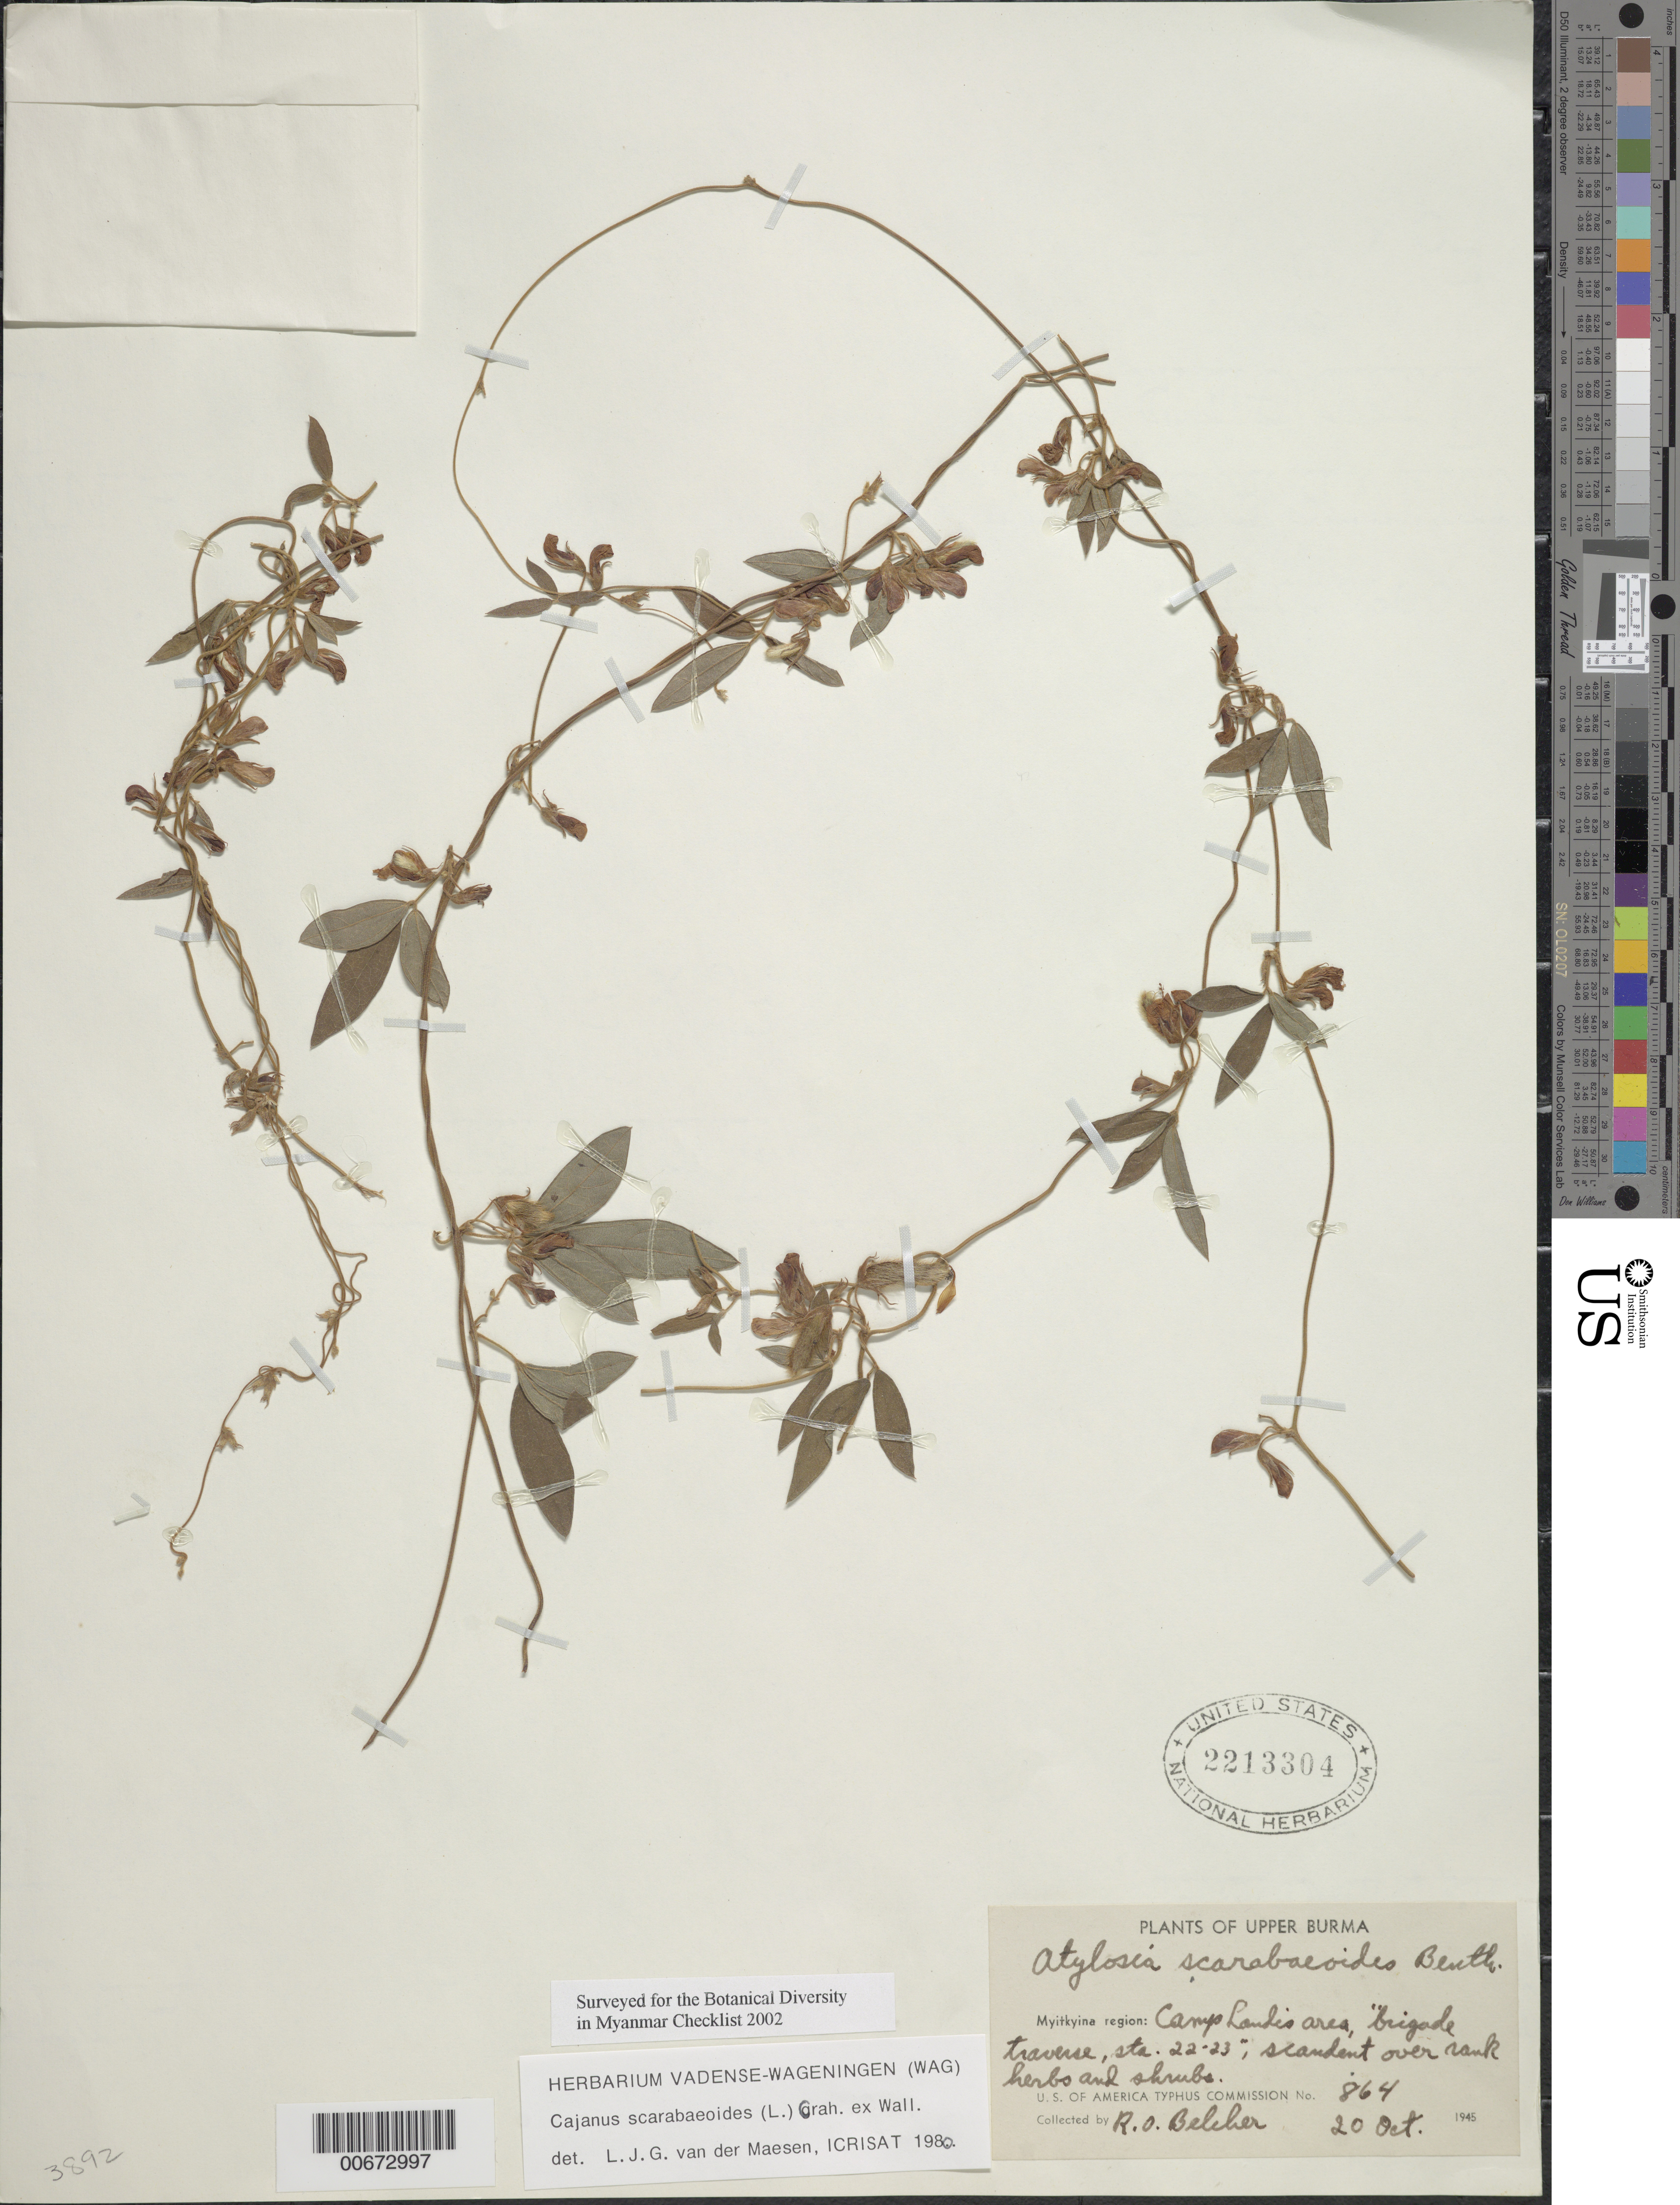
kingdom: Plantae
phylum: Tracheophyta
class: Magnoliopsida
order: Fabales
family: Fabaceae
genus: Cajanus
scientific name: Cajanus scarabaeoides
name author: (L.) Thou. ex Graham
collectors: R. Belcher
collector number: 864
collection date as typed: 20 Oct 1945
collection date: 1945-10-20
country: Myanmar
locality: Upper Burma, Camp Landis area, brigade traverse.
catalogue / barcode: US 2213304